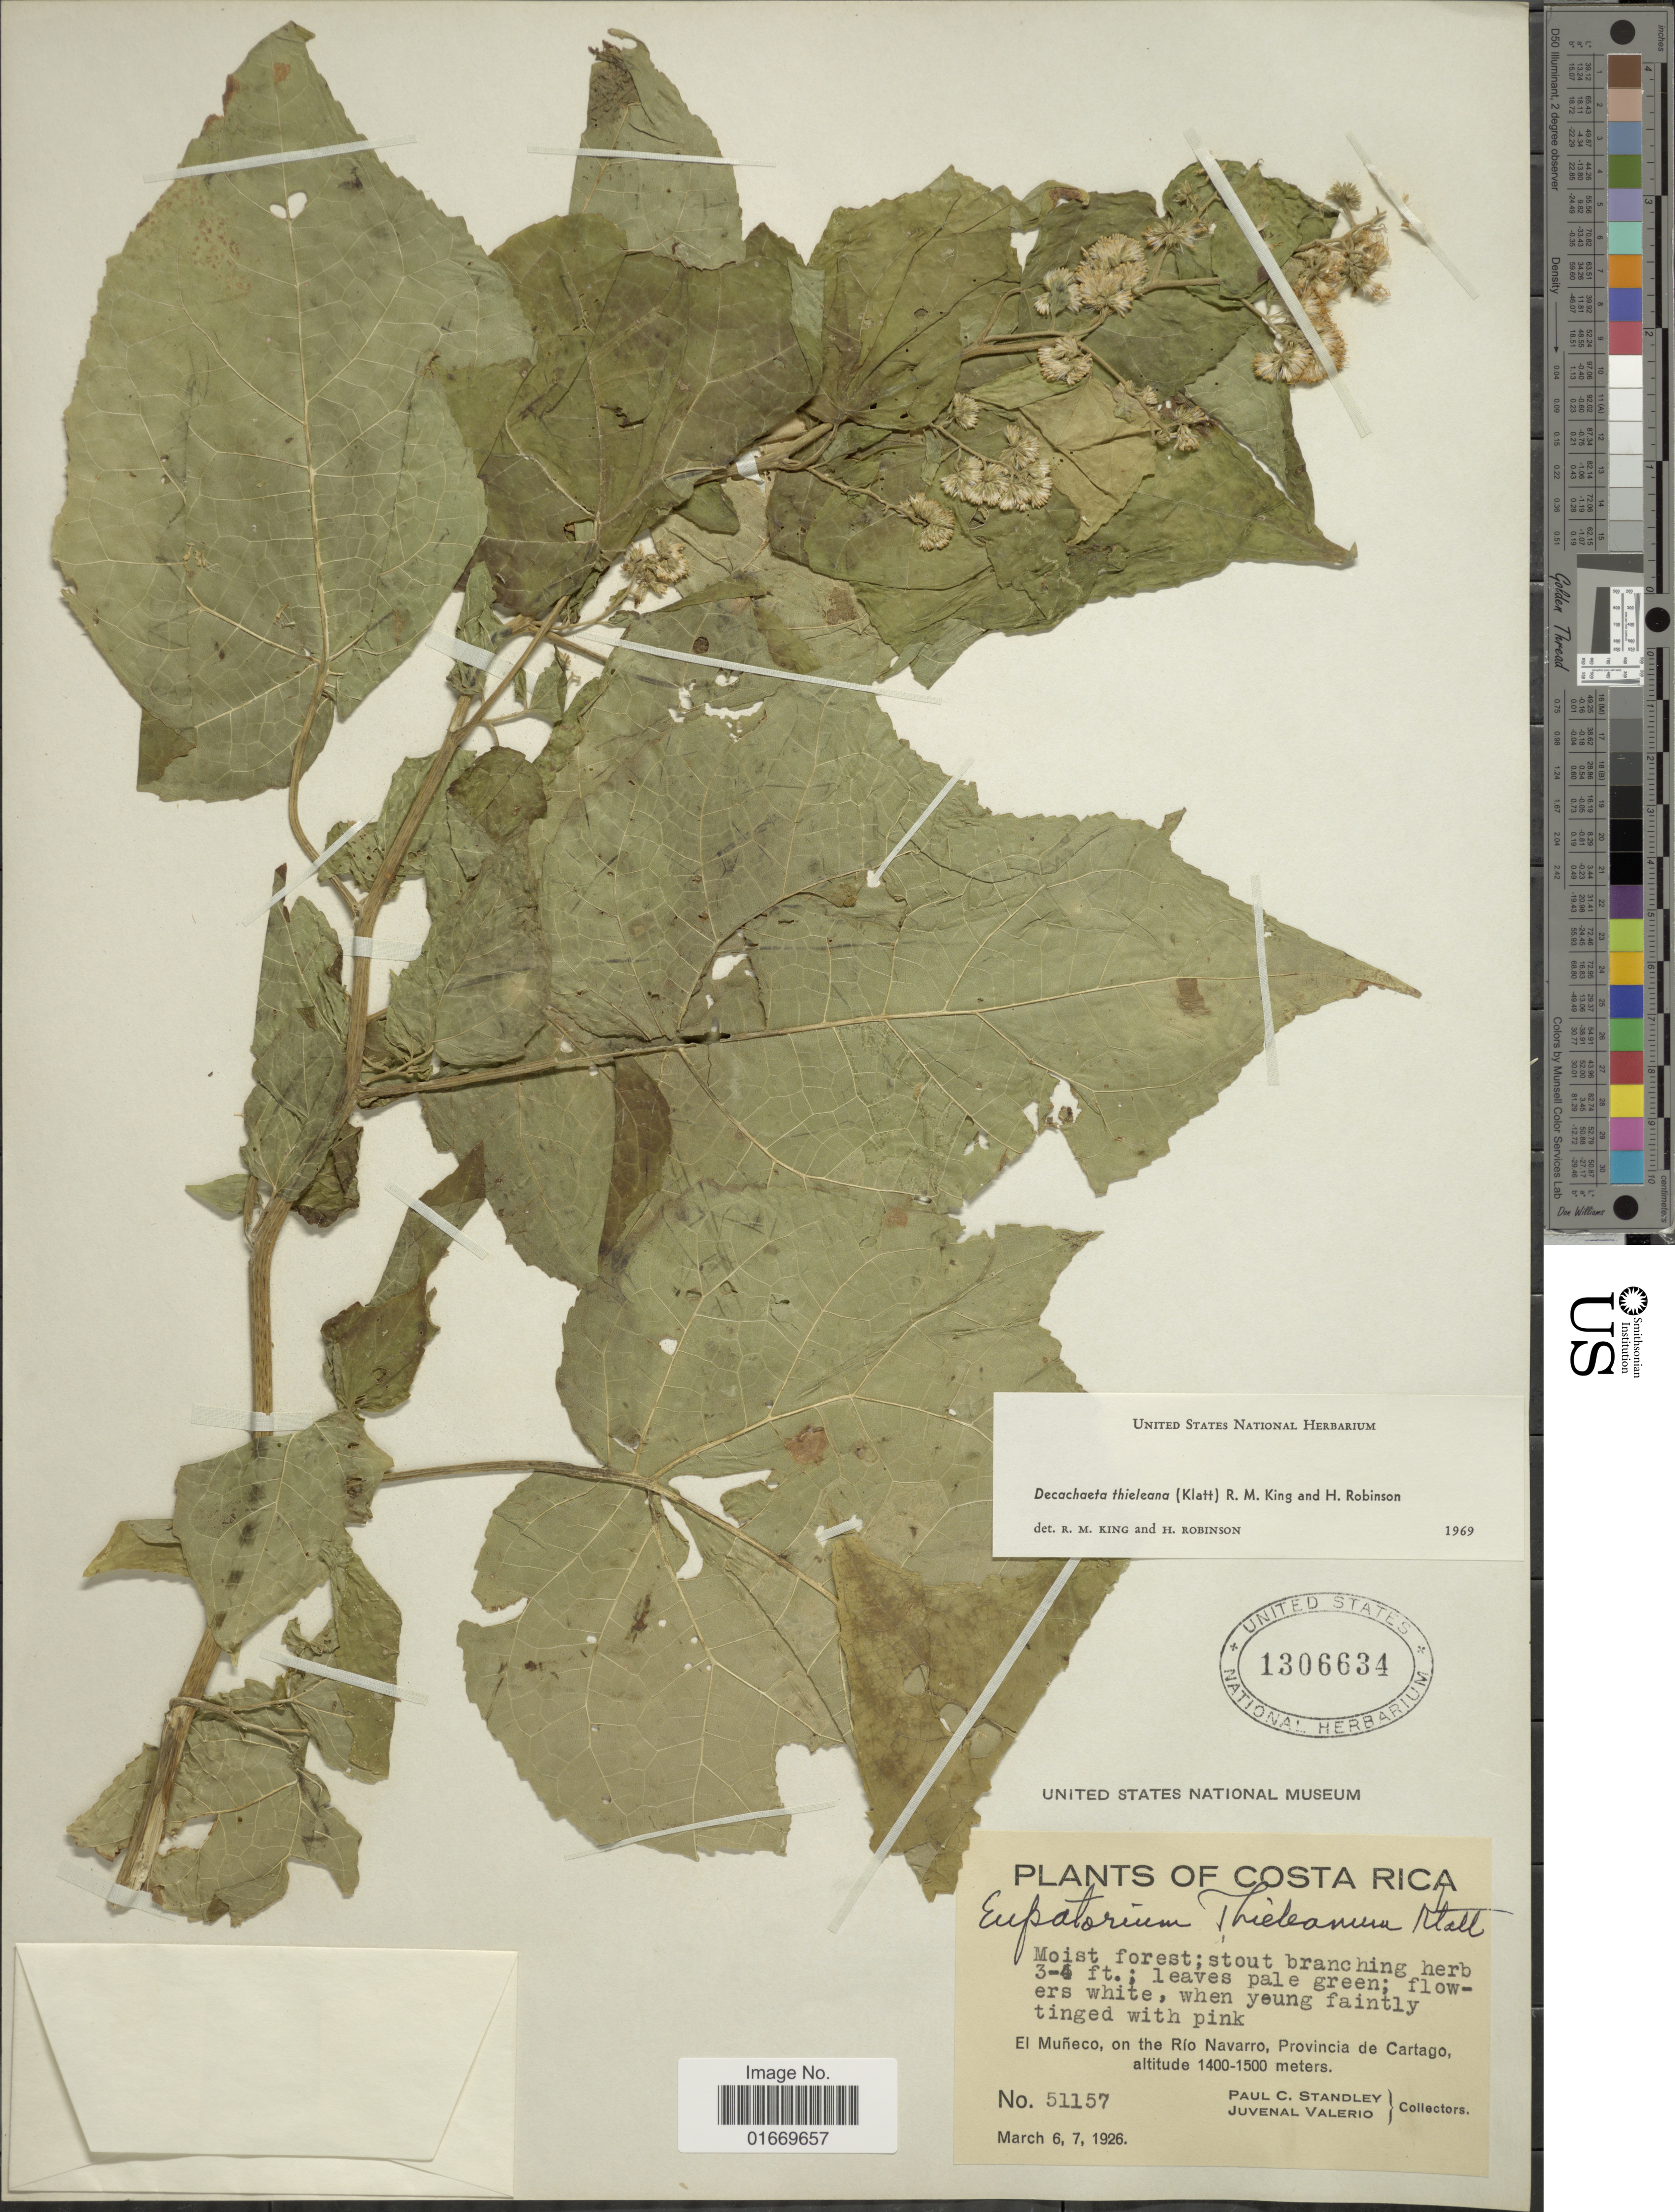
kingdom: Plantae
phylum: Tracheophyta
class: Magnoliopsida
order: Asterales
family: Asteraceae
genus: Decachaeta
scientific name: Decachaeta thieleana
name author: (Klatt) R.M. King & H. Rob.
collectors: P. C. Standley & J. Valerio R.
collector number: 51157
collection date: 1926-03-06/1926-03-07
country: Costa Rica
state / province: Cartago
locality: Costa Rica. El Muñeco, on the Rio Navarro, Provincia de Cartago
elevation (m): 1400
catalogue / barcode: US 1306634